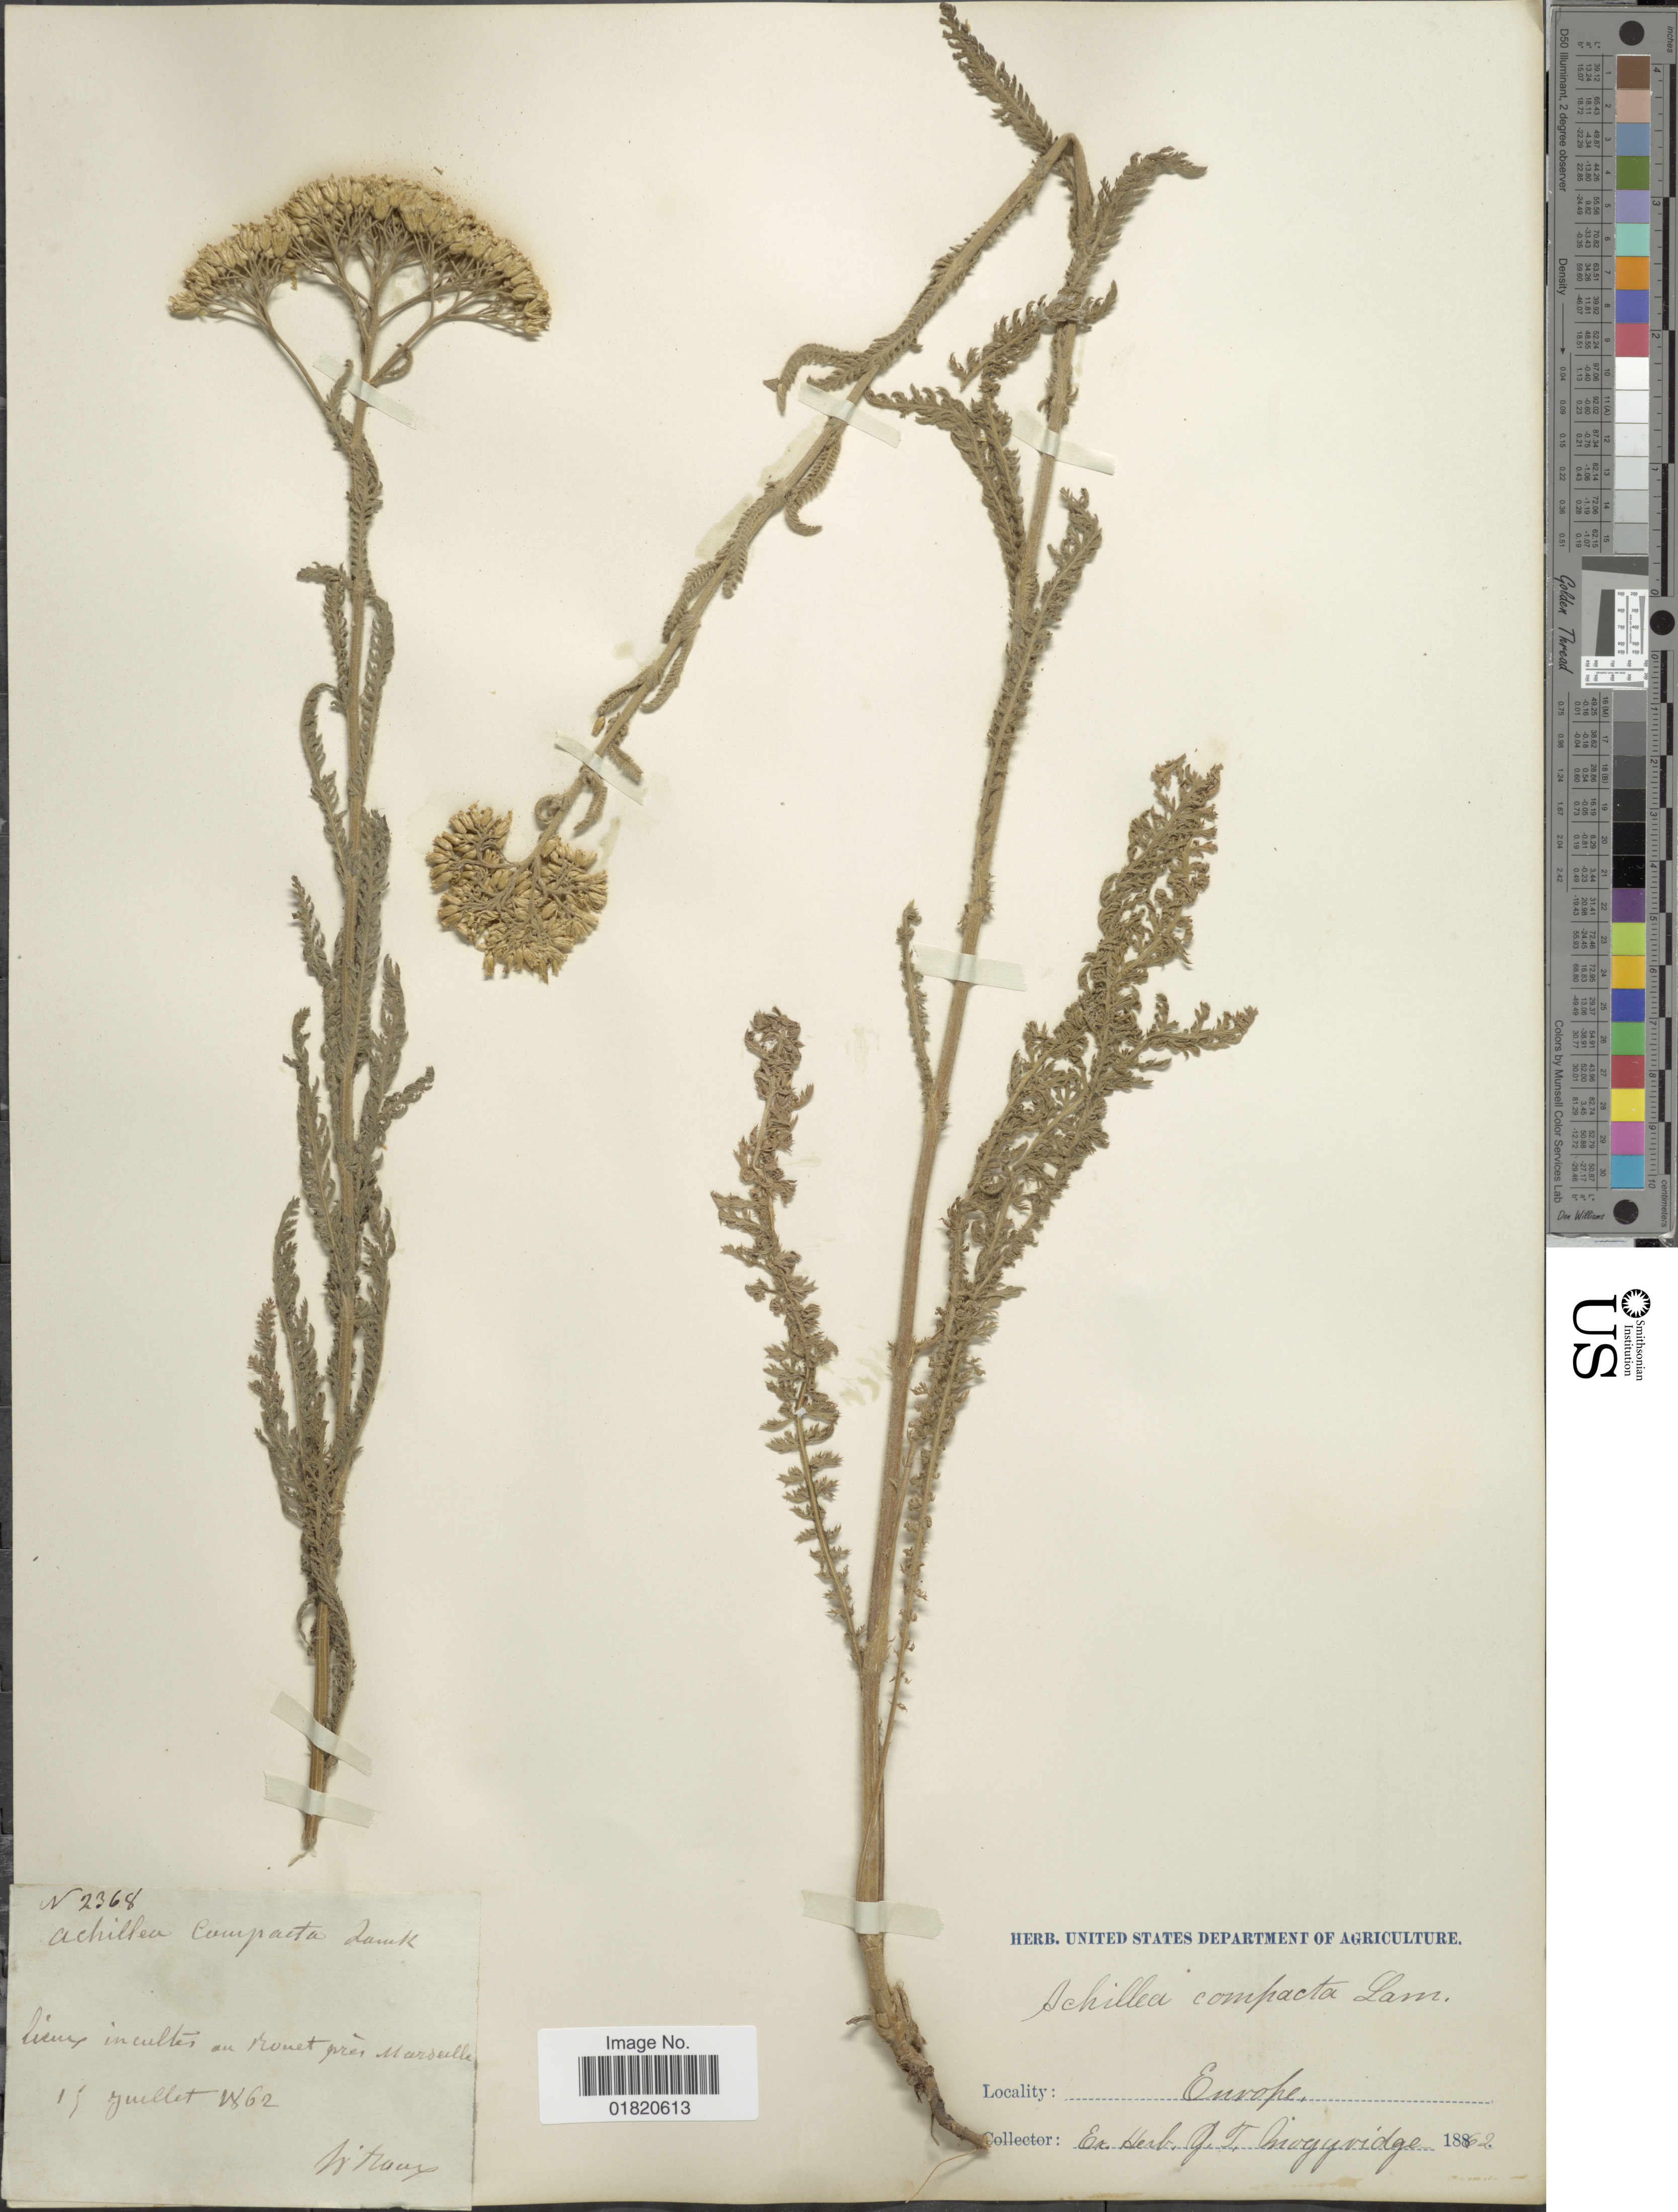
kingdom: Plantae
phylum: Tracheophyta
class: Magnoliopsida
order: Asterales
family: Asteraceae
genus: Achillea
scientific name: Achillea compacta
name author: Willd.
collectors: ex herb. J.T. Moggridge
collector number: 2368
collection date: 1862-07-15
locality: Lieux in cultes au Bronet pres Marseille [interpreted] Europe